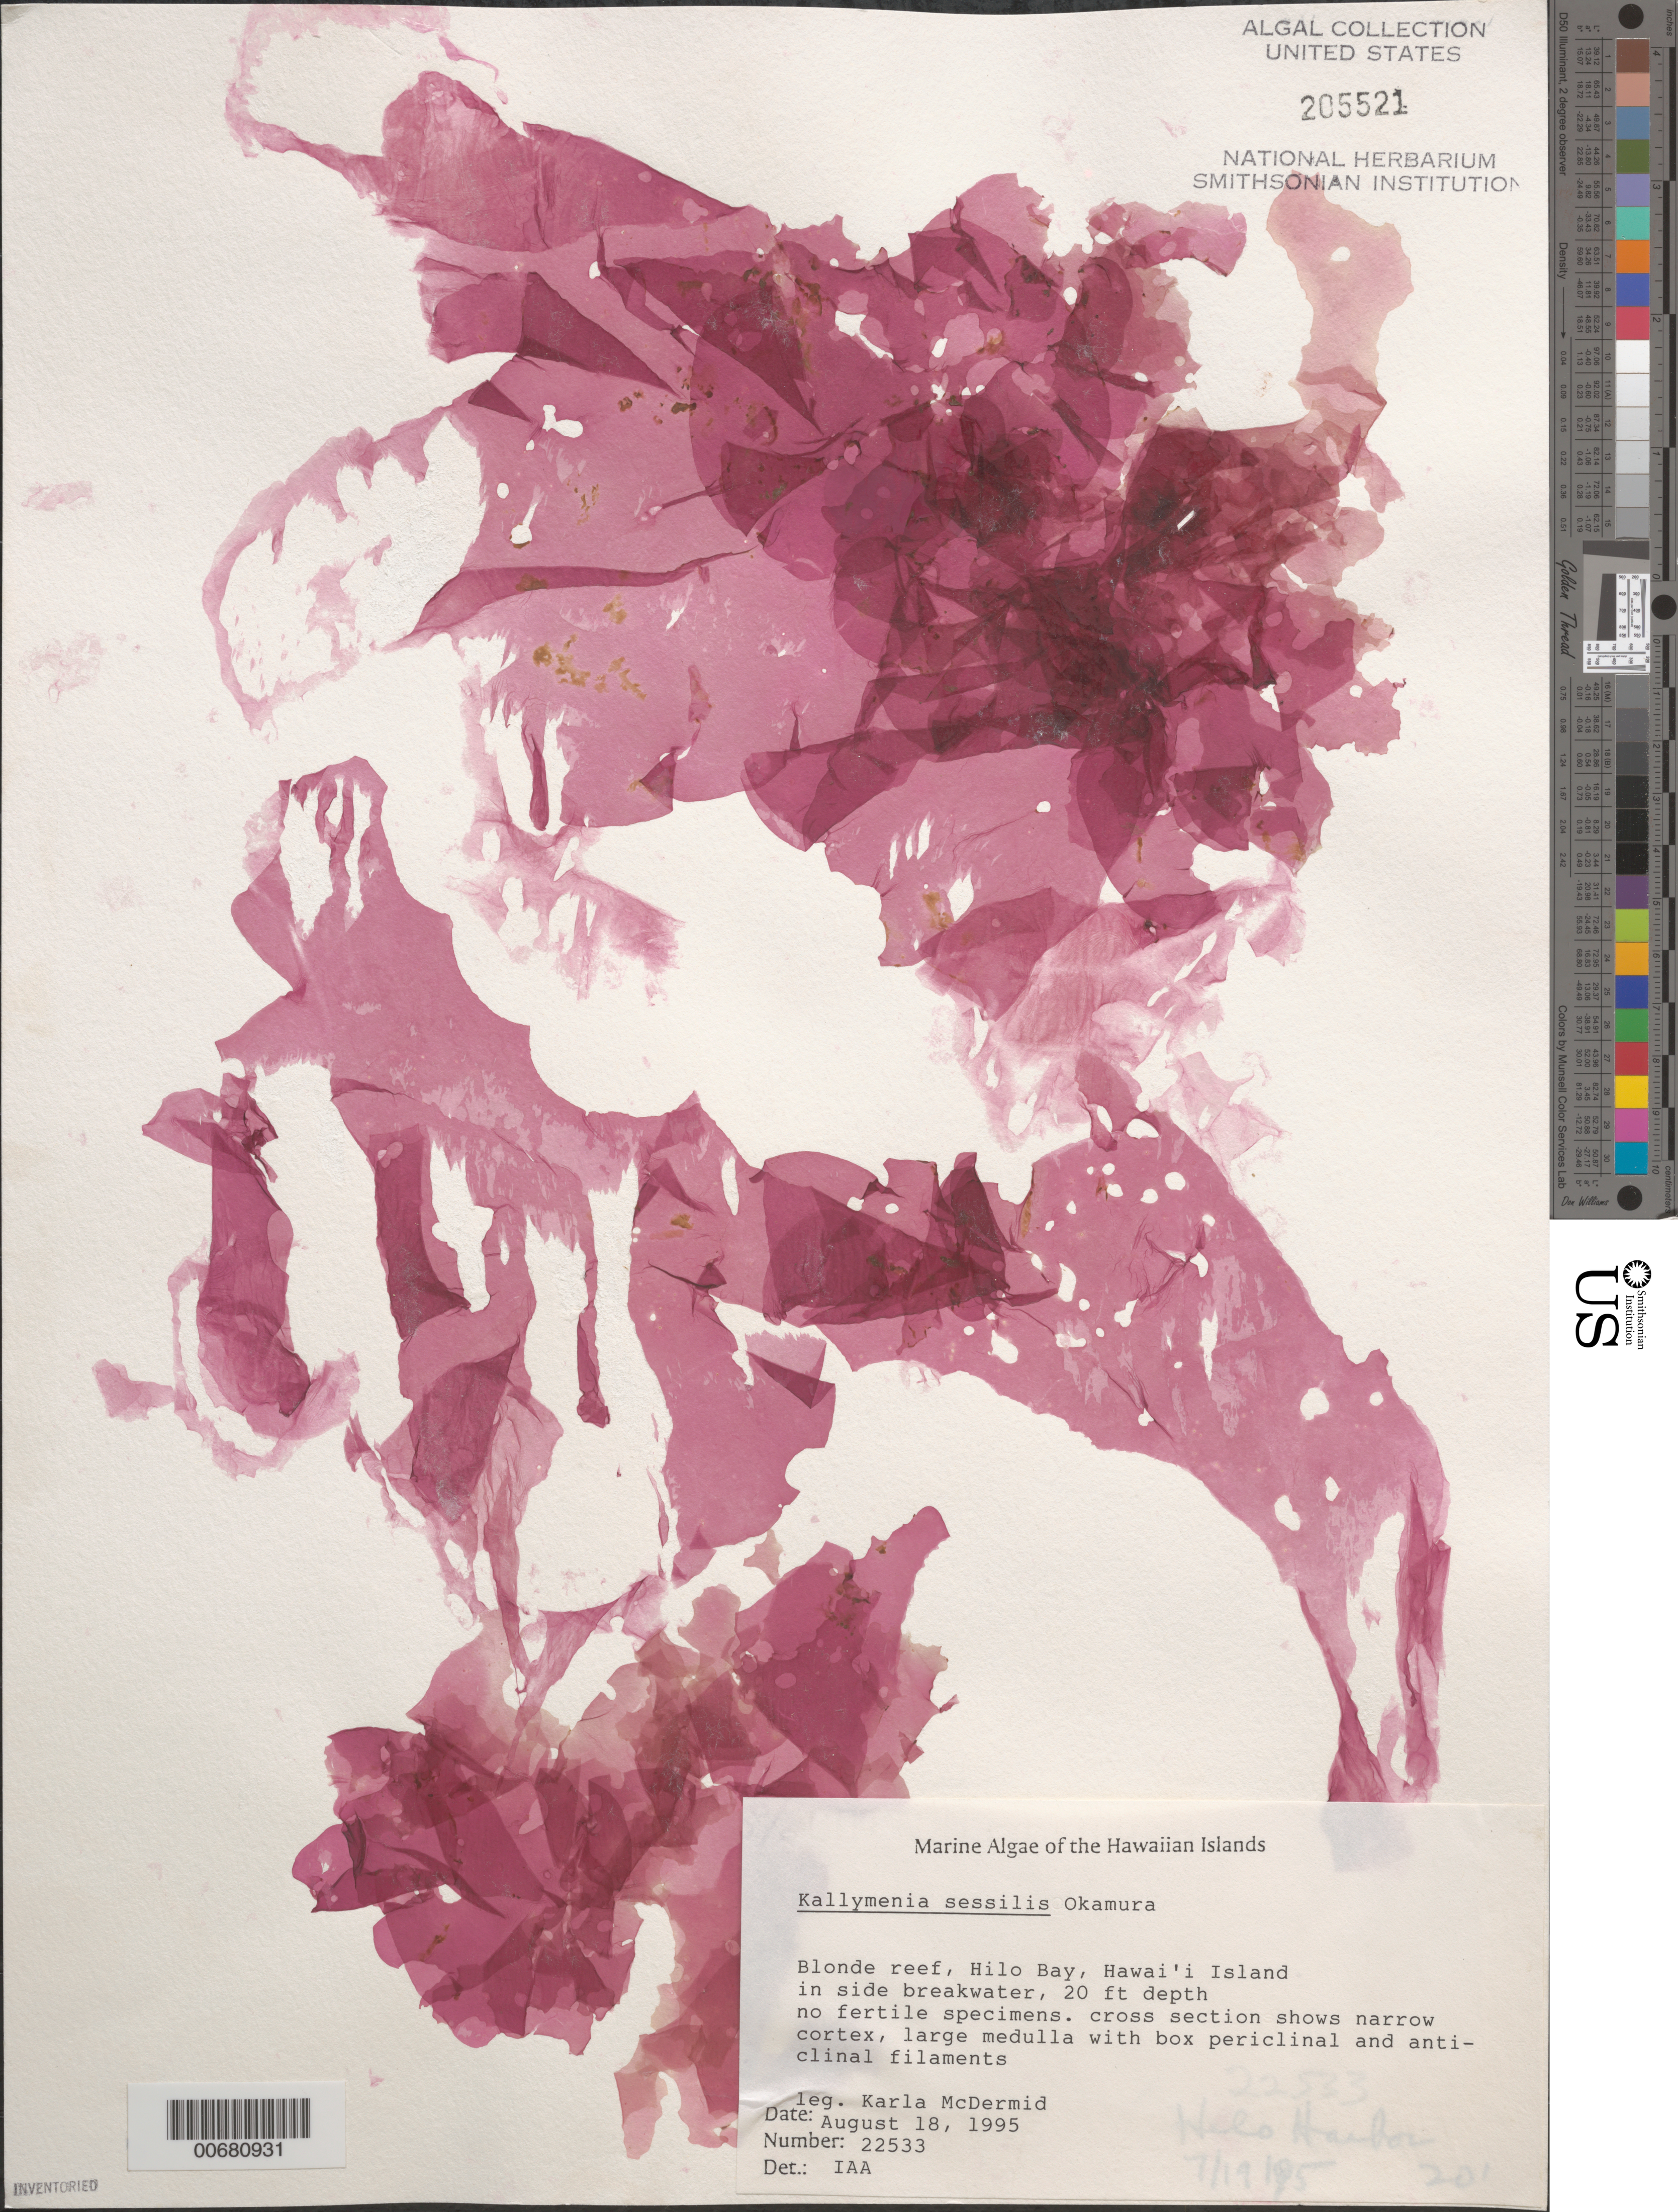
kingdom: Plantae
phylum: Rhodophyta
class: Florideophyceae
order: Gigartinales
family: Kallymeniaceae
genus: Kallymenia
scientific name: Kallymenia sessilis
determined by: Abbott, Isabella A.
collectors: K. McDermid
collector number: IAA 22533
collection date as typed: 18 Aug 1995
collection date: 1995-08-18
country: United States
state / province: Hawaii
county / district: Hawaii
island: Hawaii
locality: Blonde Reef, Hilo Bay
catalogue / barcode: US 205521